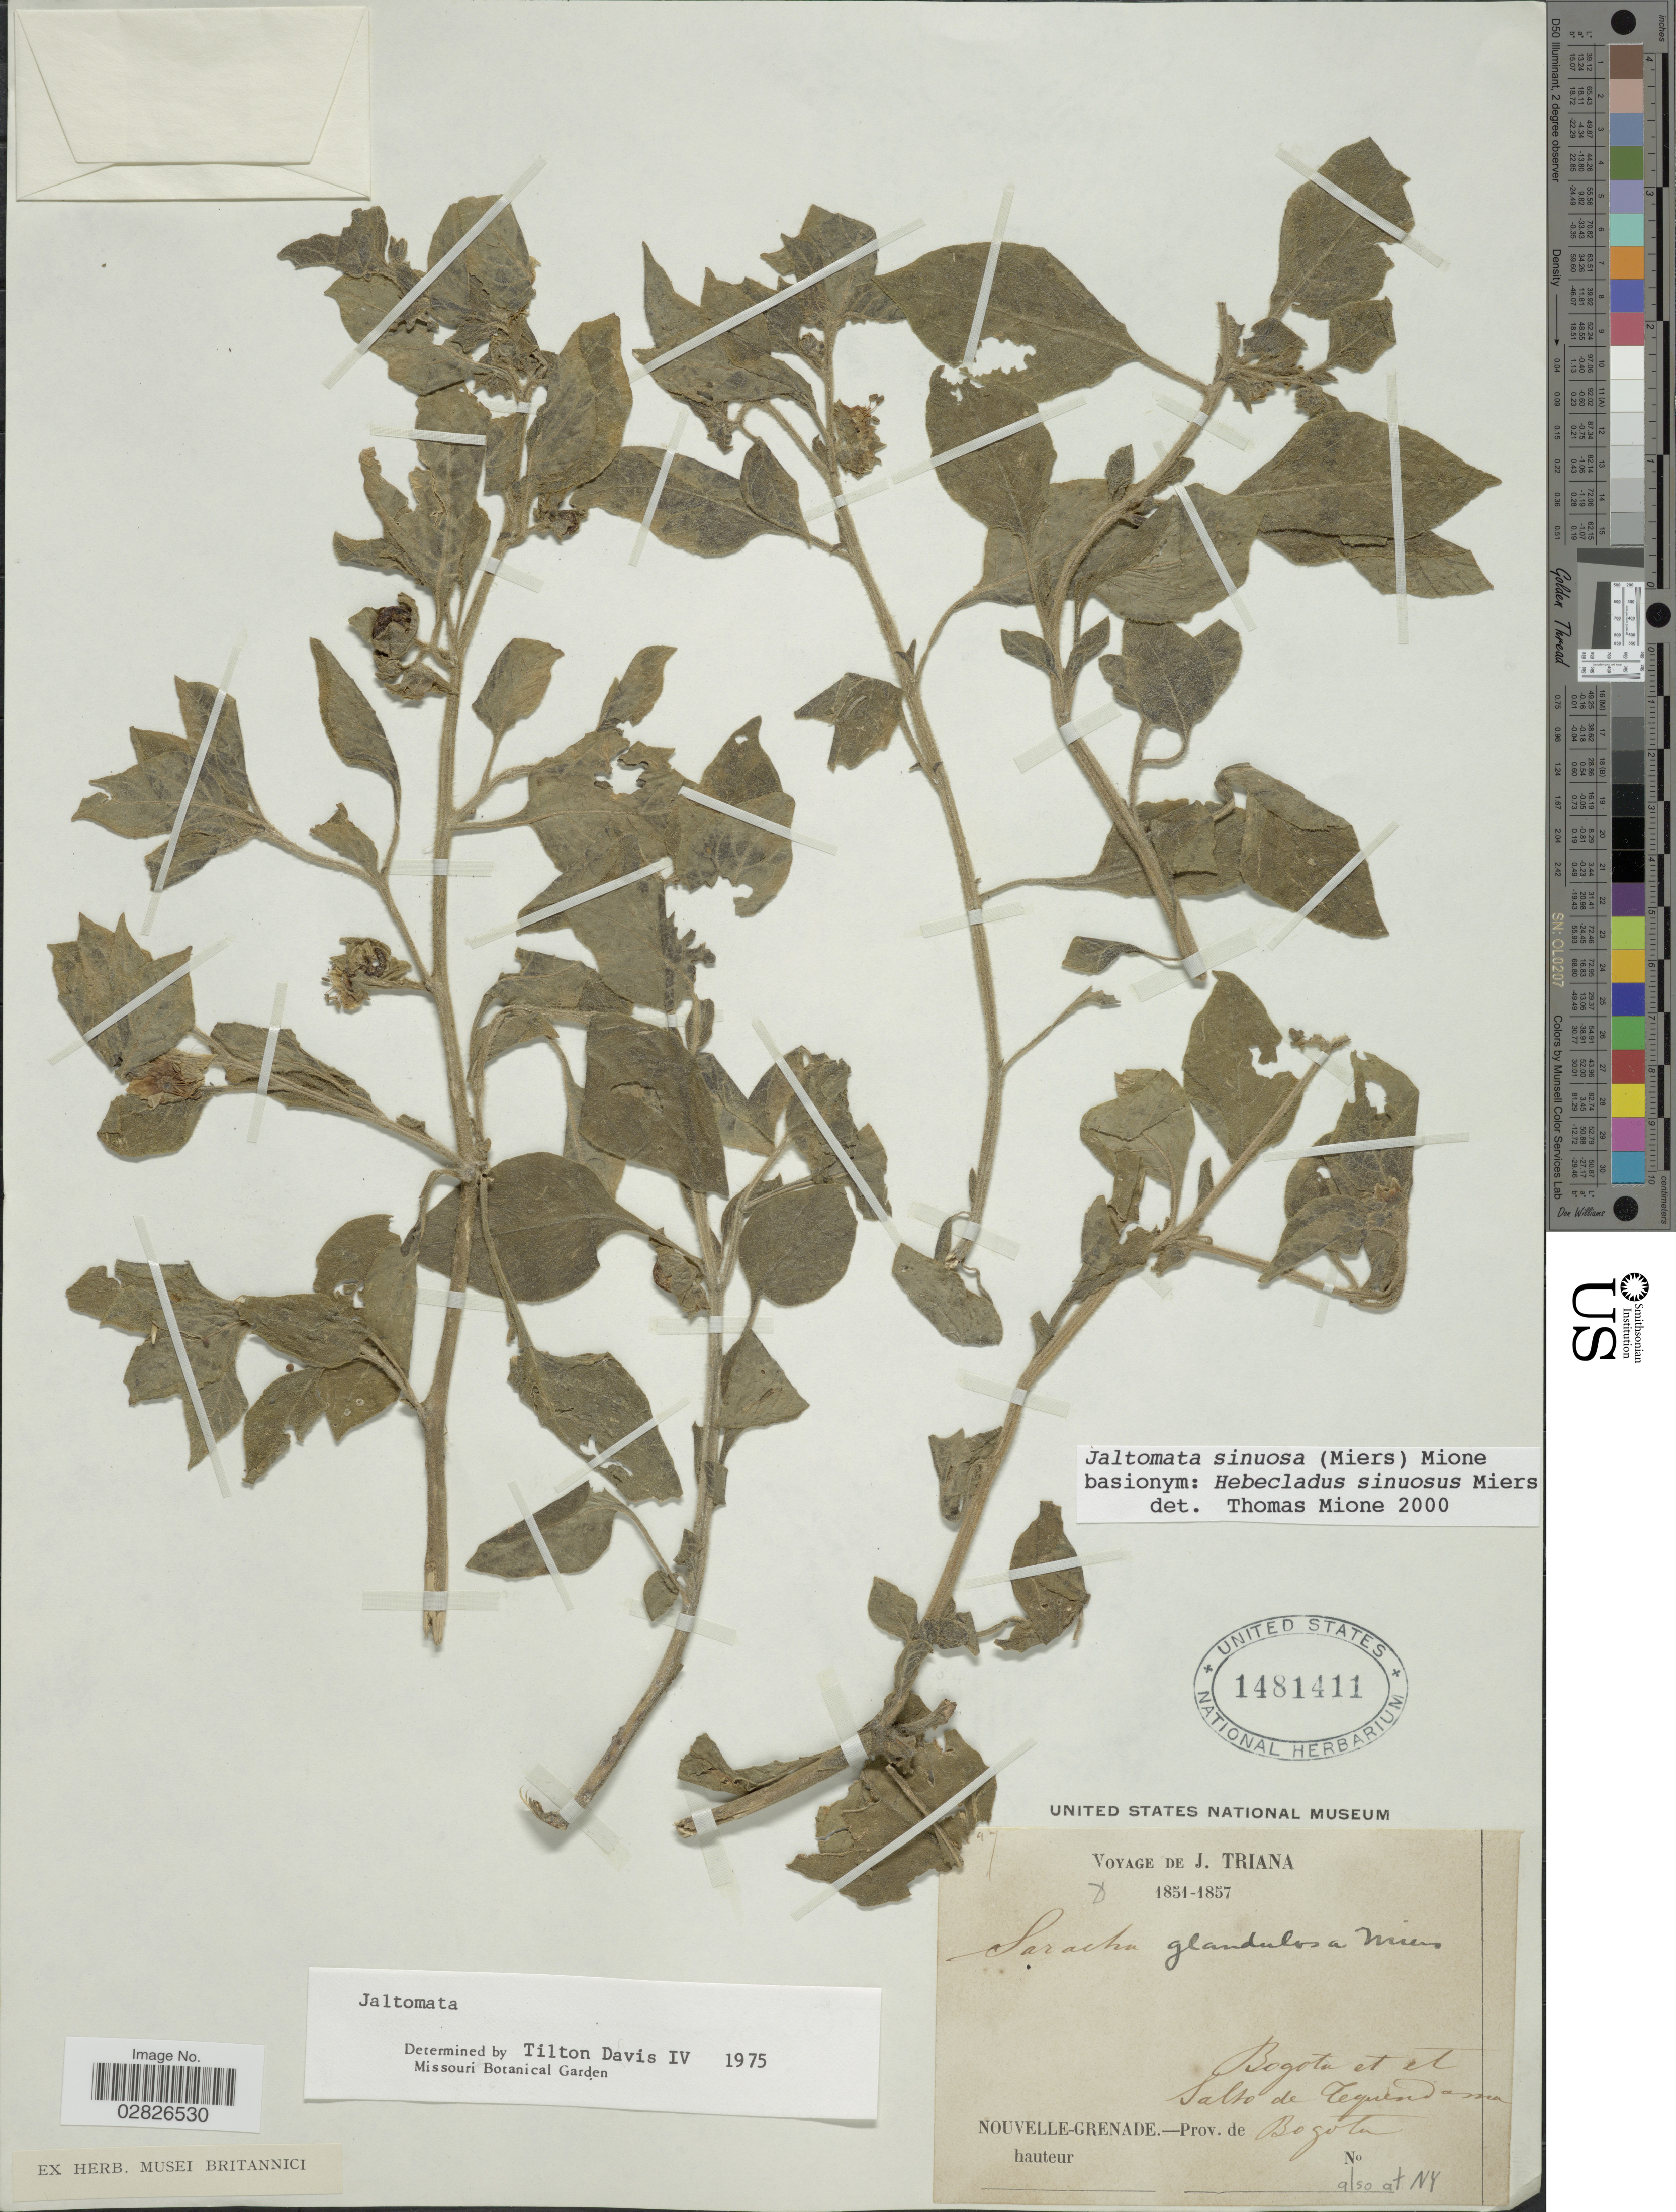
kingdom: Plantae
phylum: Tracheophyta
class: Magnoliopsida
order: Solanales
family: Solanaceae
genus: Jaltomata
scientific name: Jaltomata sinuosa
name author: (Miers) Mione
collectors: J. Triana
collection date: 1851/1857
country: Colombia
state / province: Bogota D.C.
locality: Bogota et el Salto de Tequendama, Nouvelle-Grenade, Prov. de Bogota.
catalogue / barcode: US 1481411